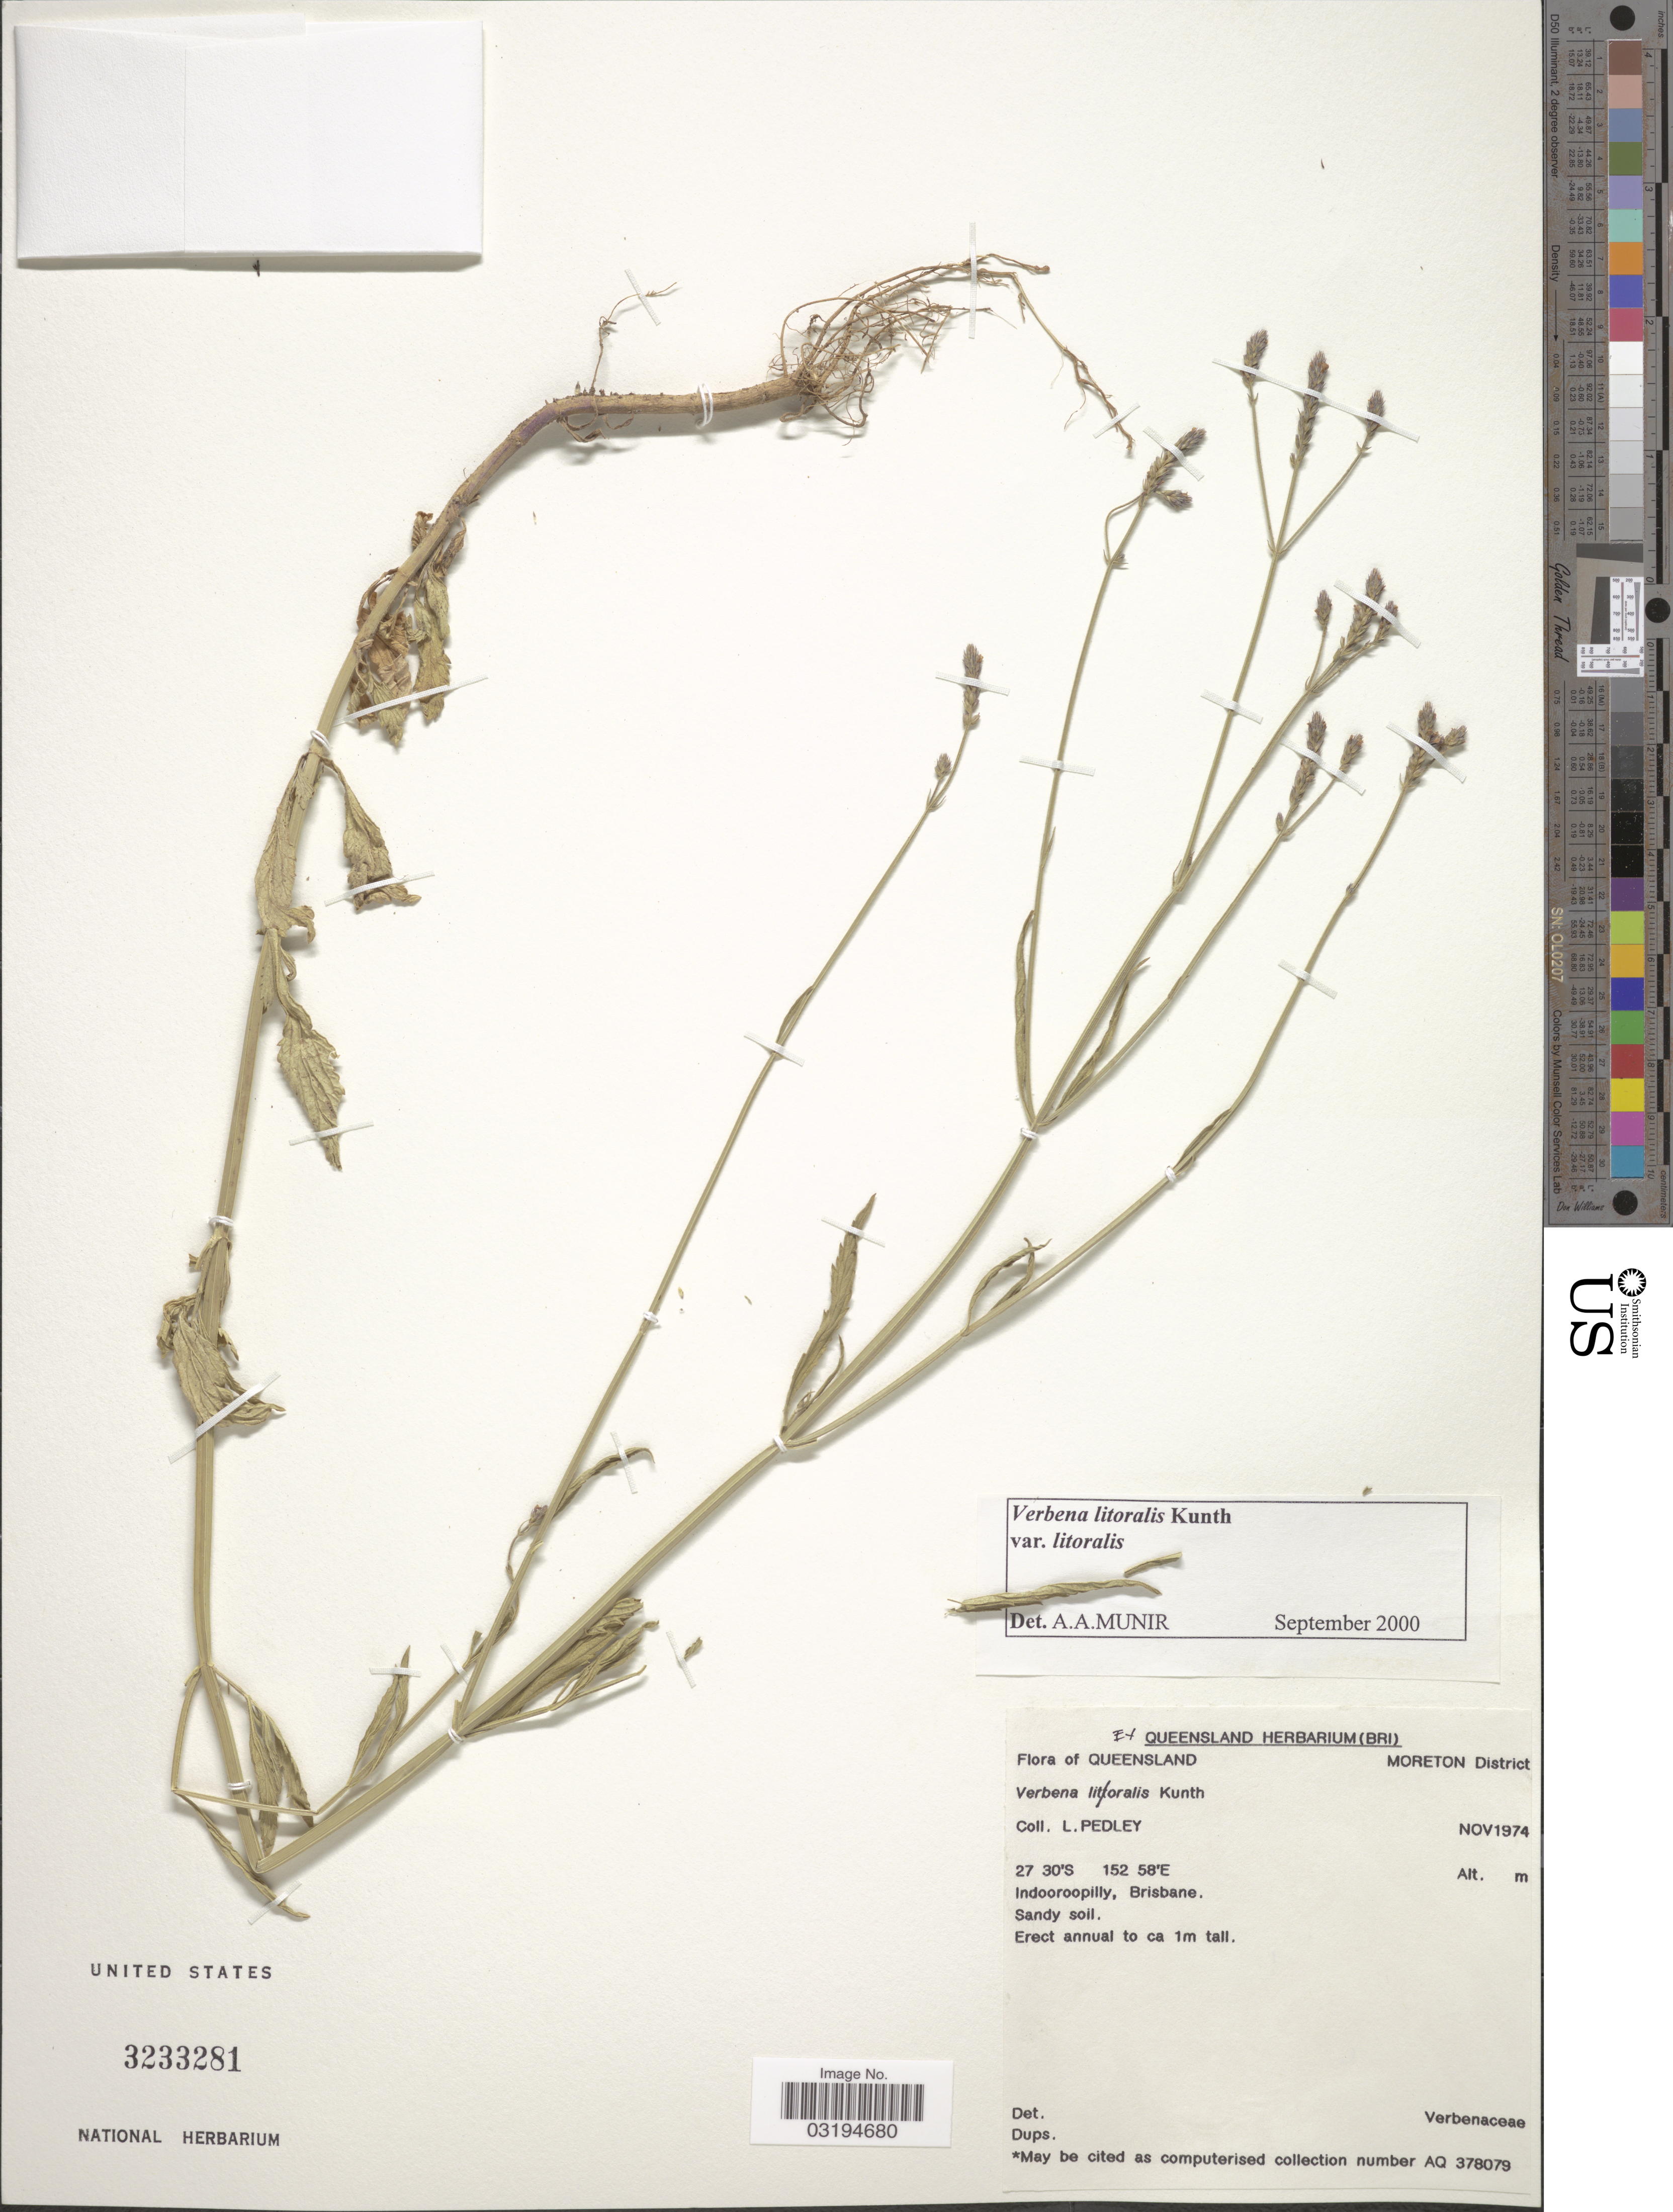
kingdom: Plantae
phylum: Tracheophyta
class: Magnoliopsida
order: Lamiales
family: Verbenaceae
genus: Verbena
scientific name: Verbena litoralis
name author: Kunth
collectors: L. Pedley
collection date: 1974-11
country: Australia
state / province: Queensland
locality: Moreton District. Indooroopilly, Brisbane.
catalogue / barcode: US 3233281